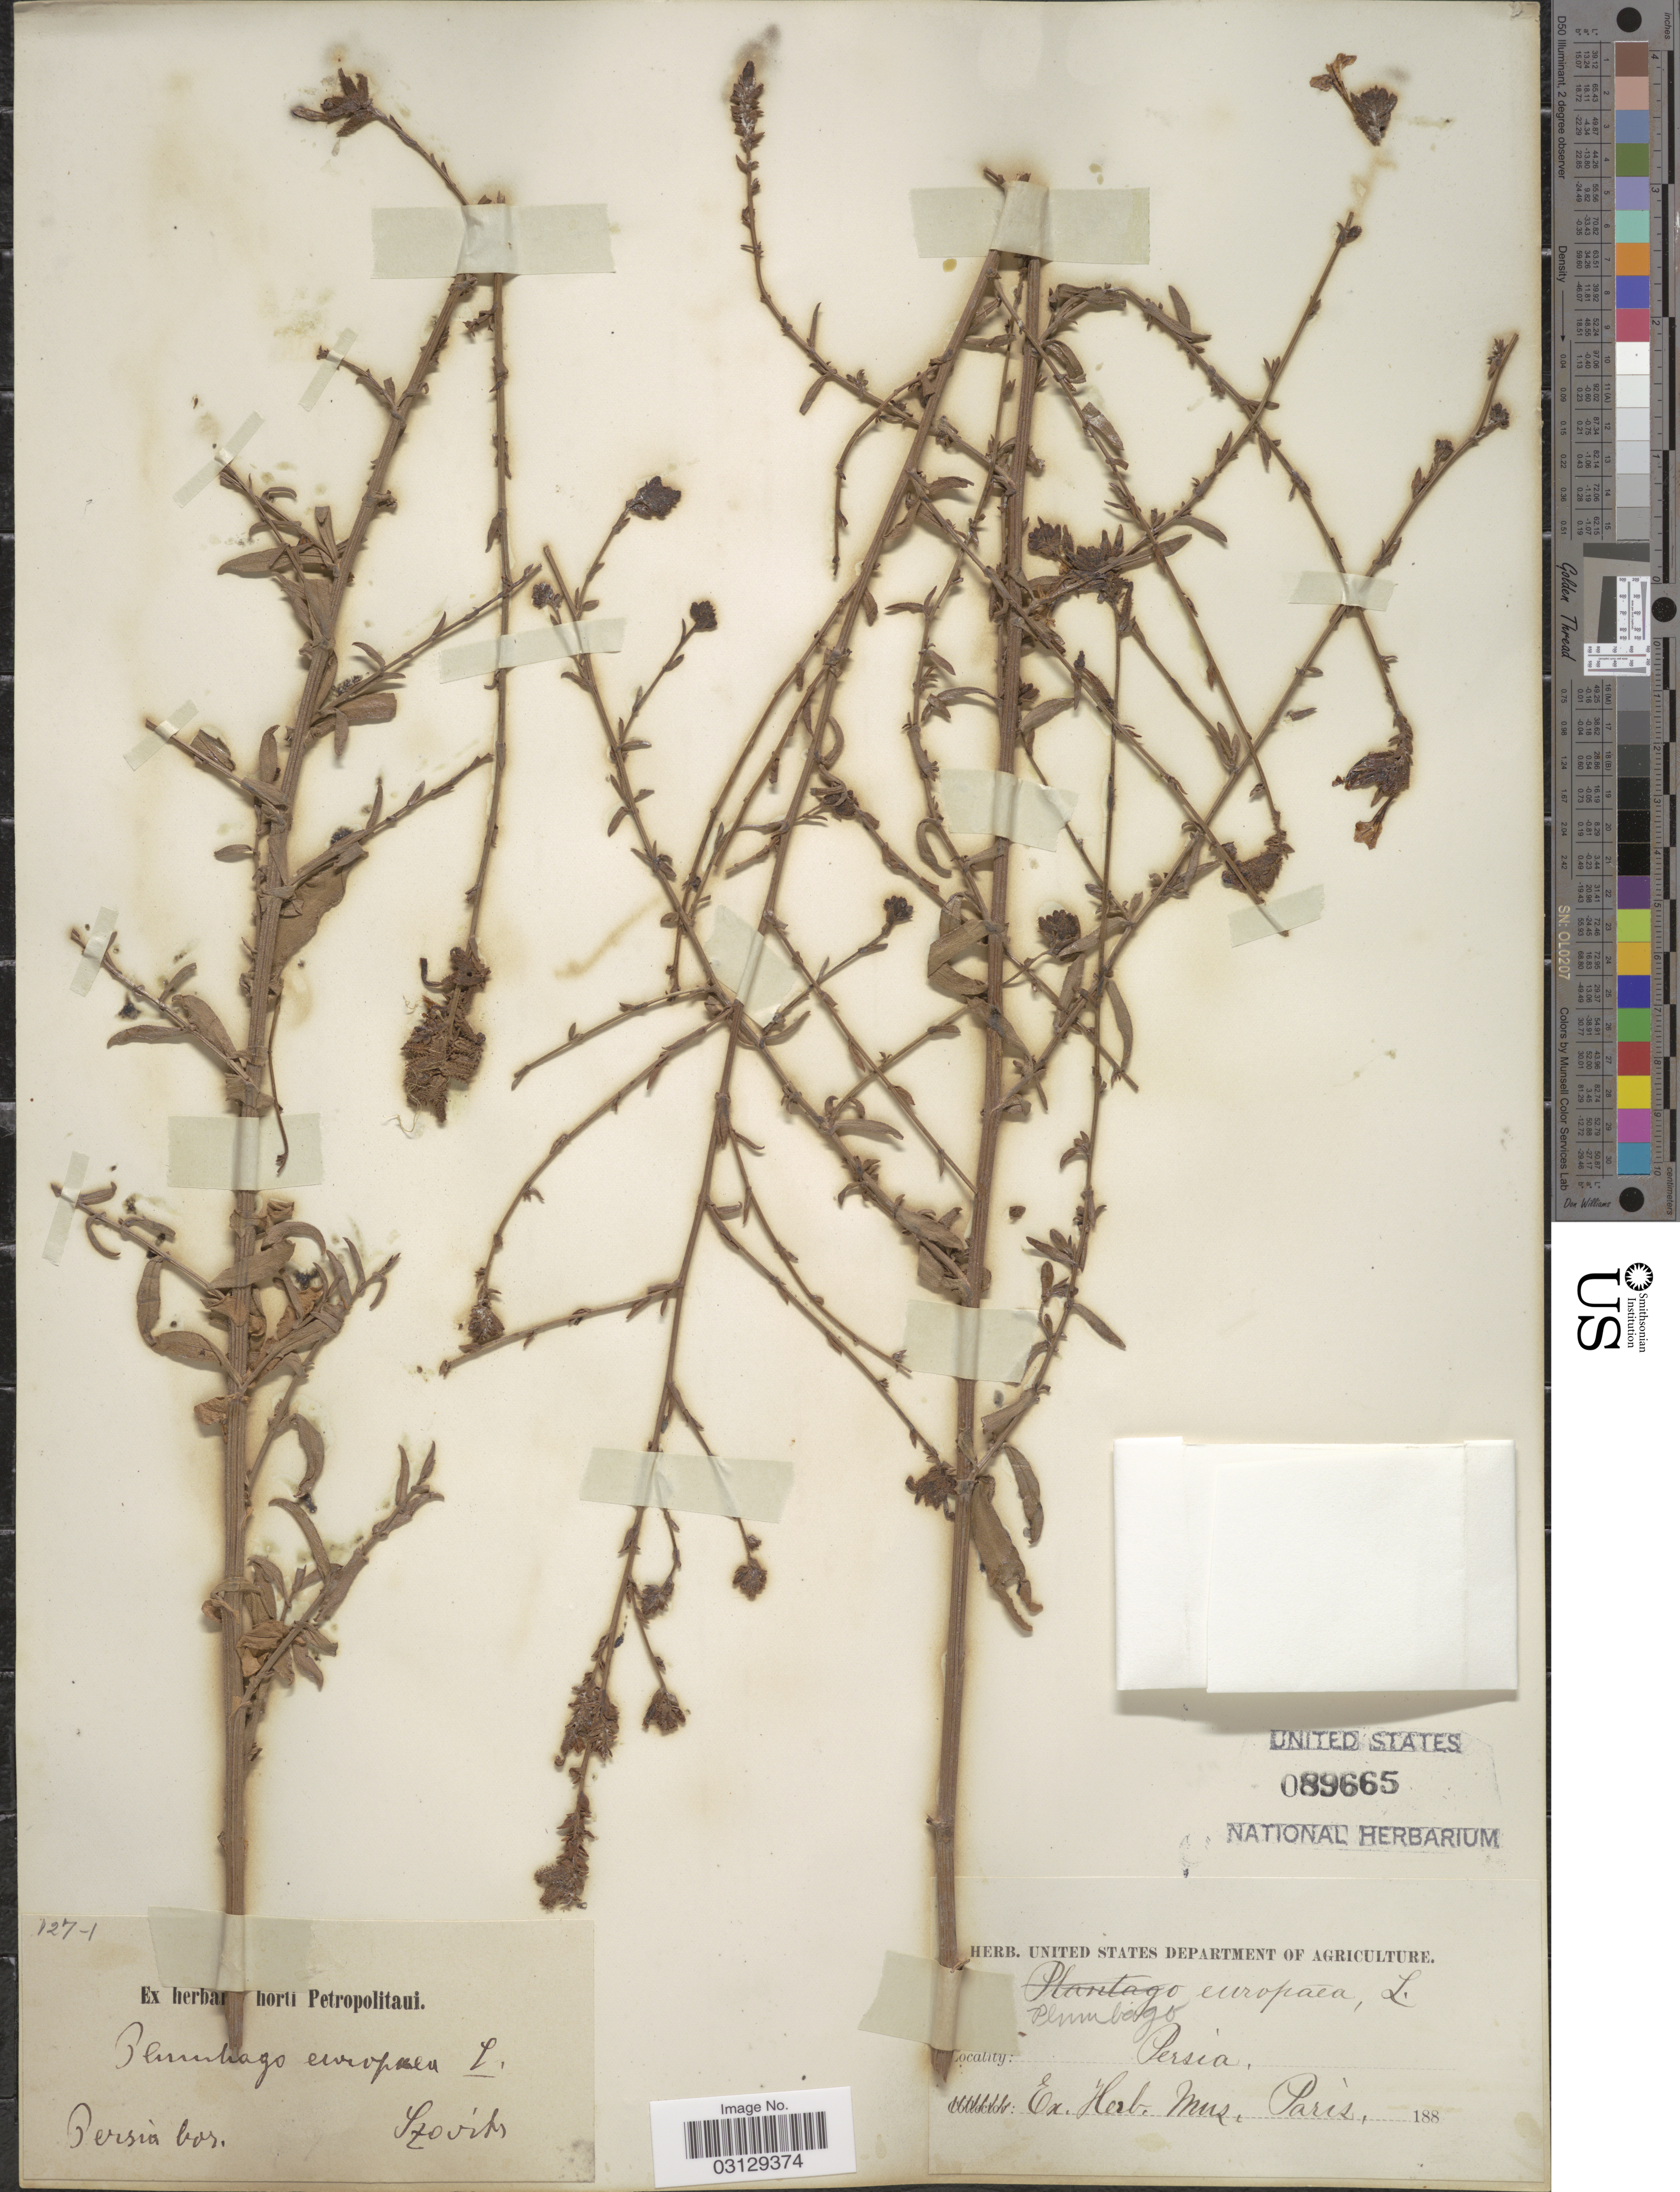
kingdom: Plantae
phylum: Tracheophyta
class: Magnoliopsida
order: Caryophyllales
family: Plumbaginaceae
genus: Plumbago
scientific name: Plumbago europaea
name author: L.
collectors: Szovits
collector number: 127-1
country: Iran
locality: Persia bor.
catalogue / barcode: US 89665